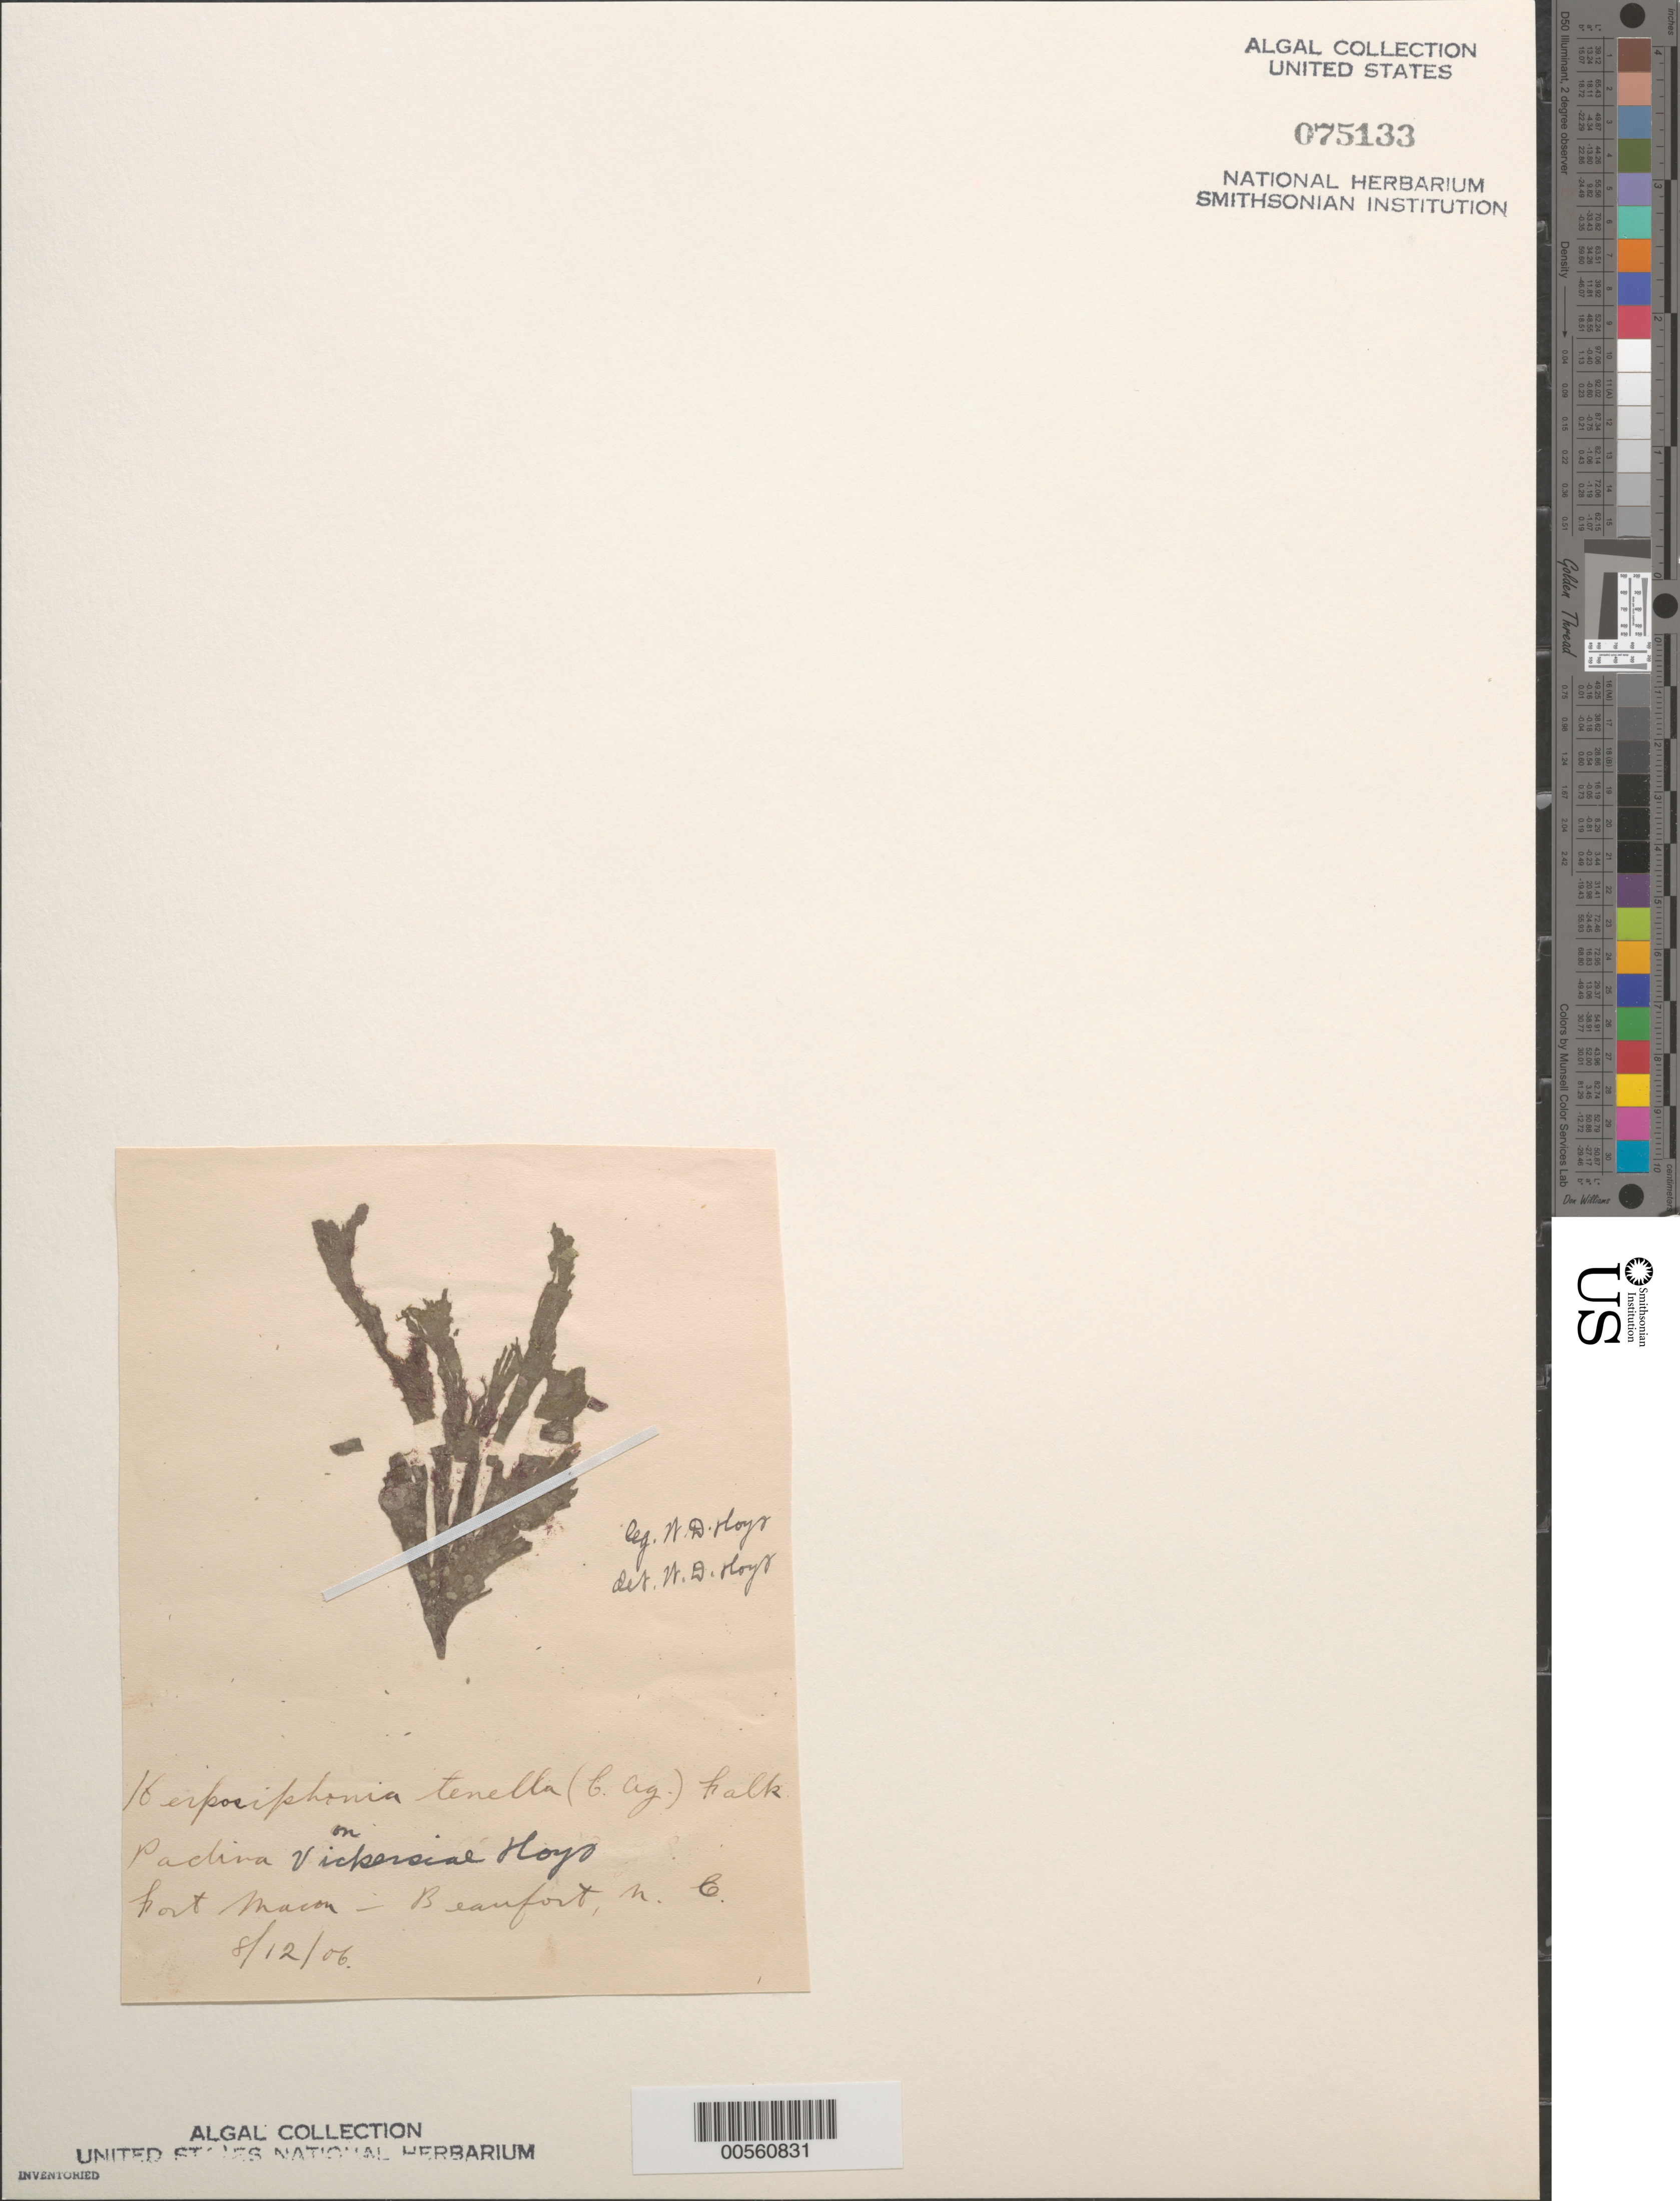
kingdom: Plantae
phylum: Rhodophyta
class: Florideophyceae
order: Ceramiales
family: Rhodomelaceae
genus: Herposiphonia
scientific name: Herposiphonia tenella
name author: (C. Agardh) Ambronn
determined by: Hoyt, W. D.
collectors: W. D. Hoyt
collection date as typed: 12 Aug 1906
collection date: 1906-08-12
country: United States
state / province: North Carolina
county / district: Carteret County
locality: Beaufort, Fort Macon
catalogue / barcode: US 75133